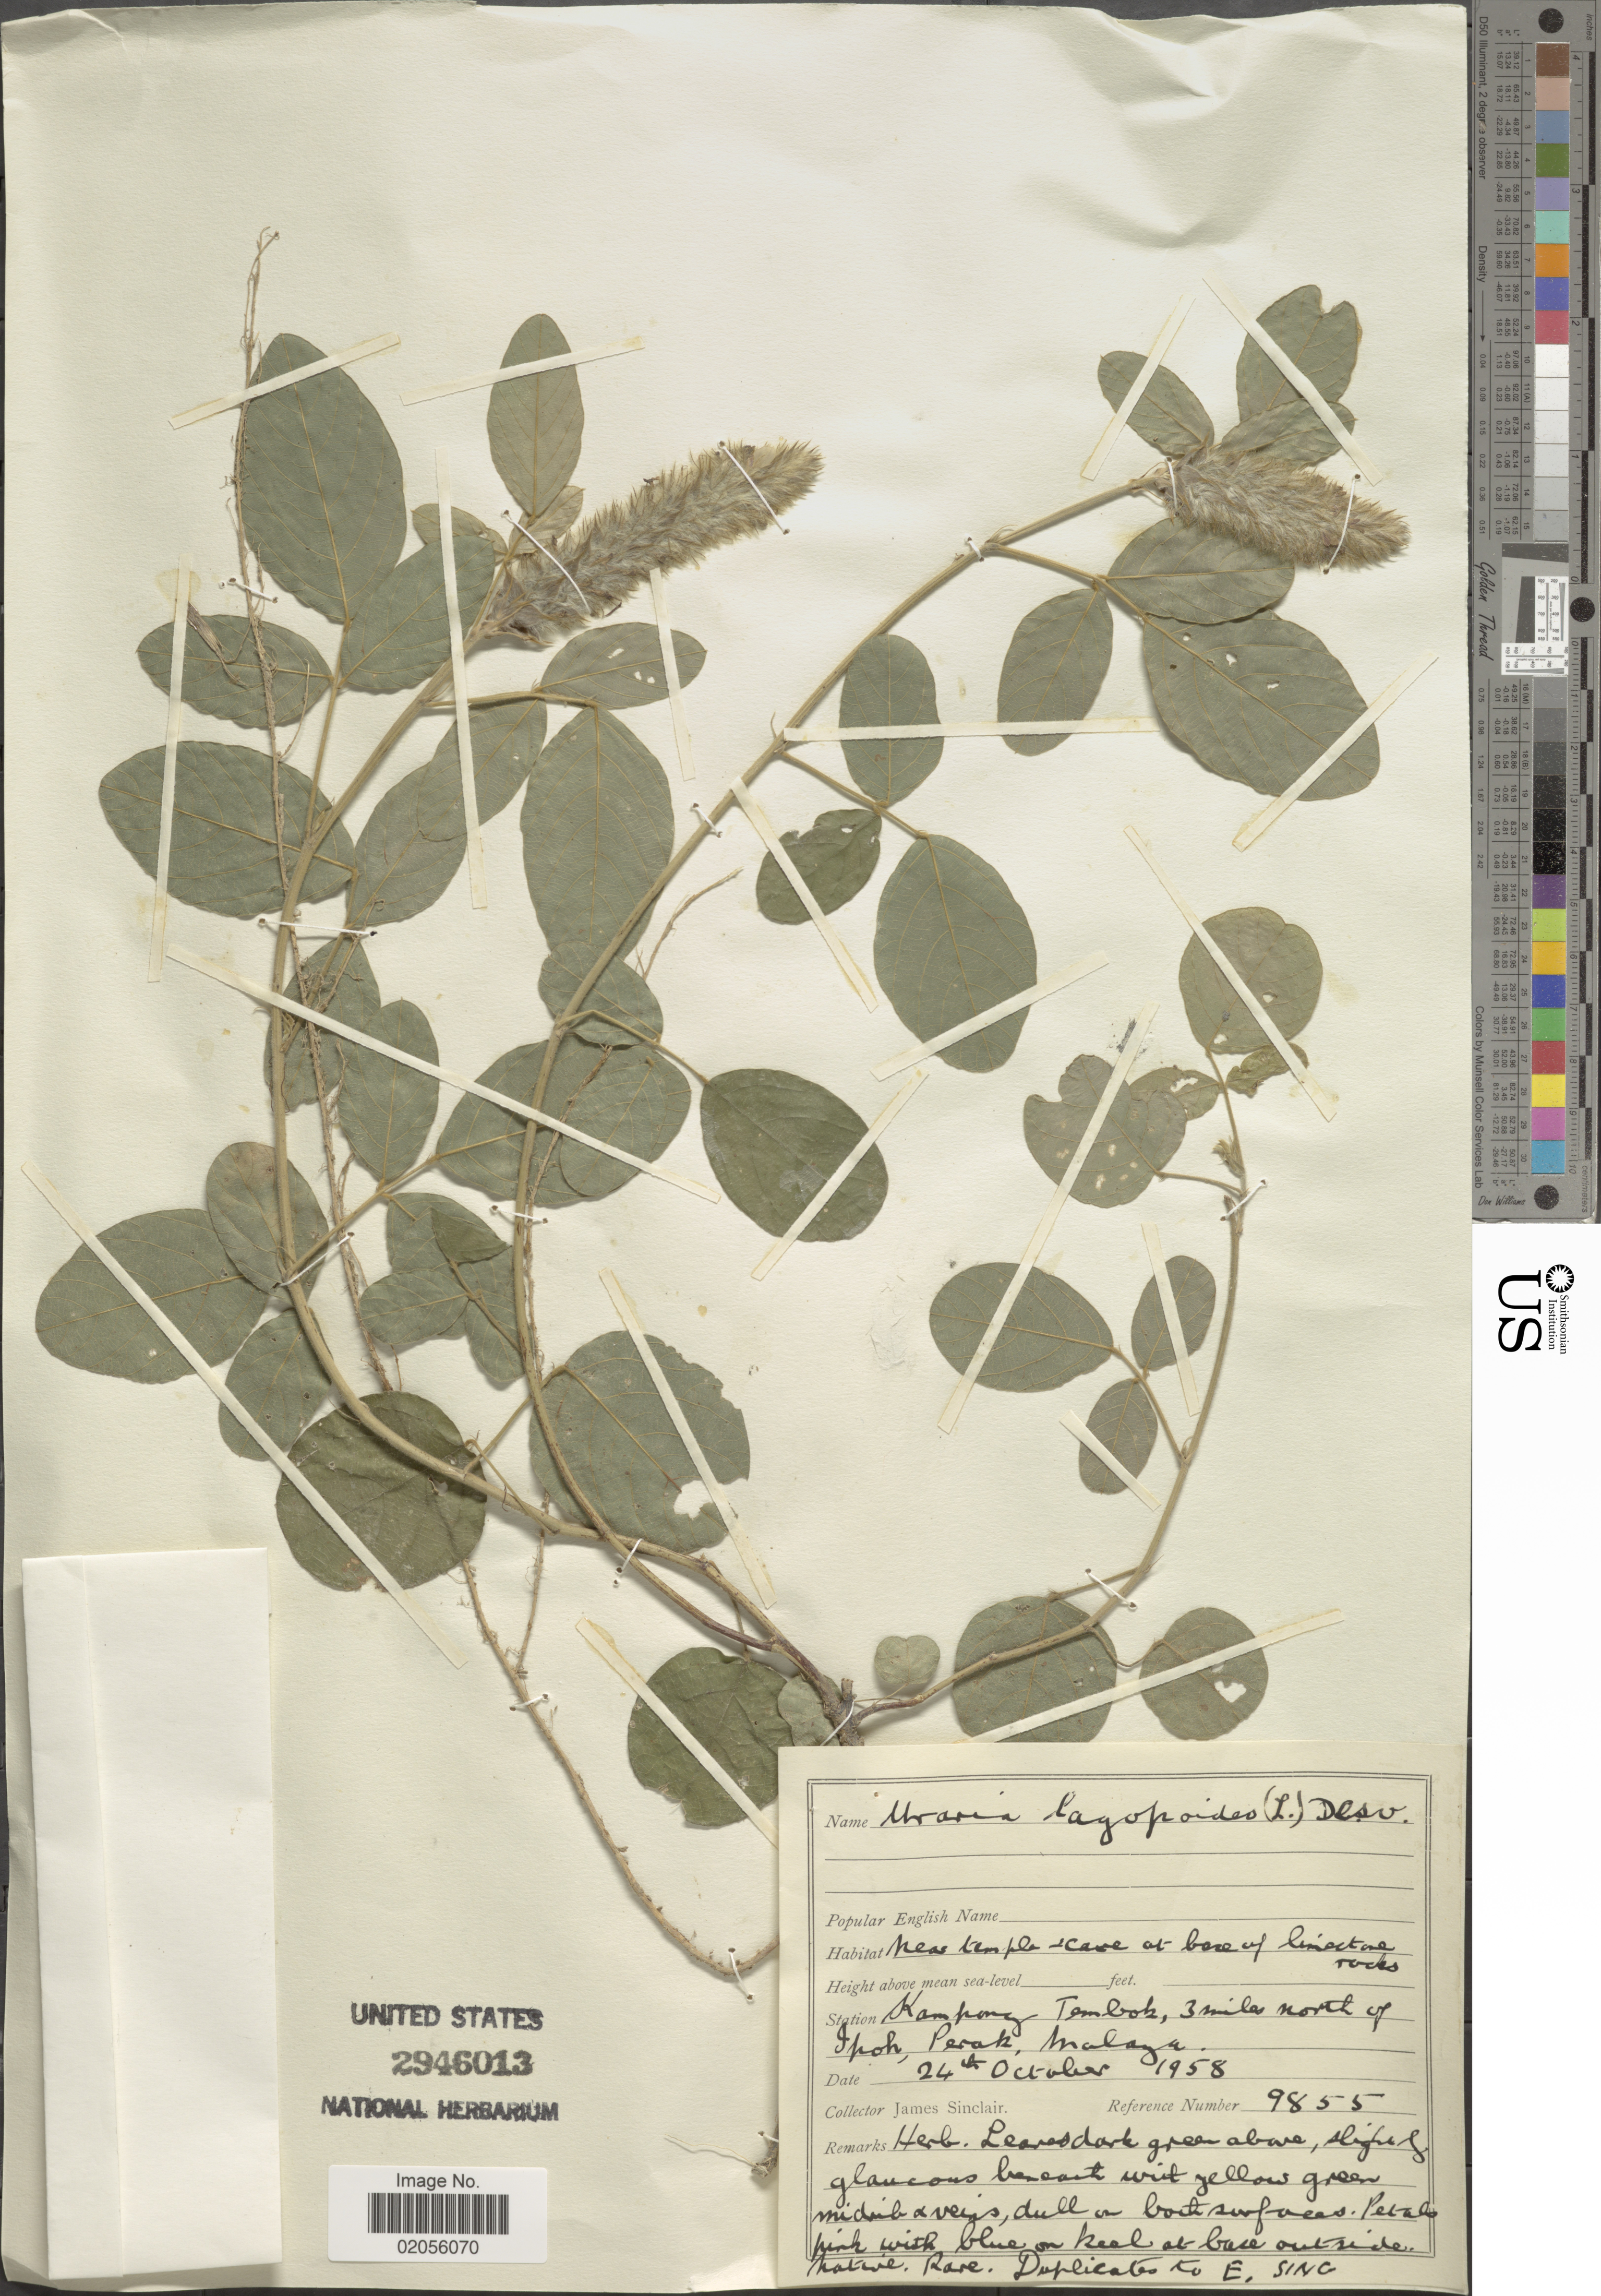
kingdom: Plantae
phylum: Tracheophyta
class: Magnoliopsida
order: Fabales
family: Fabaceae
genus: Uraria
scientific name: Uraria lagopodioides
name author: (L.) Desv. ex DC.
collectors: J. Sinclair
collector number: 9855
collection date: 1958-10-24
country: Malaysia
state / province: Perak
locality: Kampong Tembok, 3 miles north of Spoh, Malaya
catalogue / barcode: US 2946013